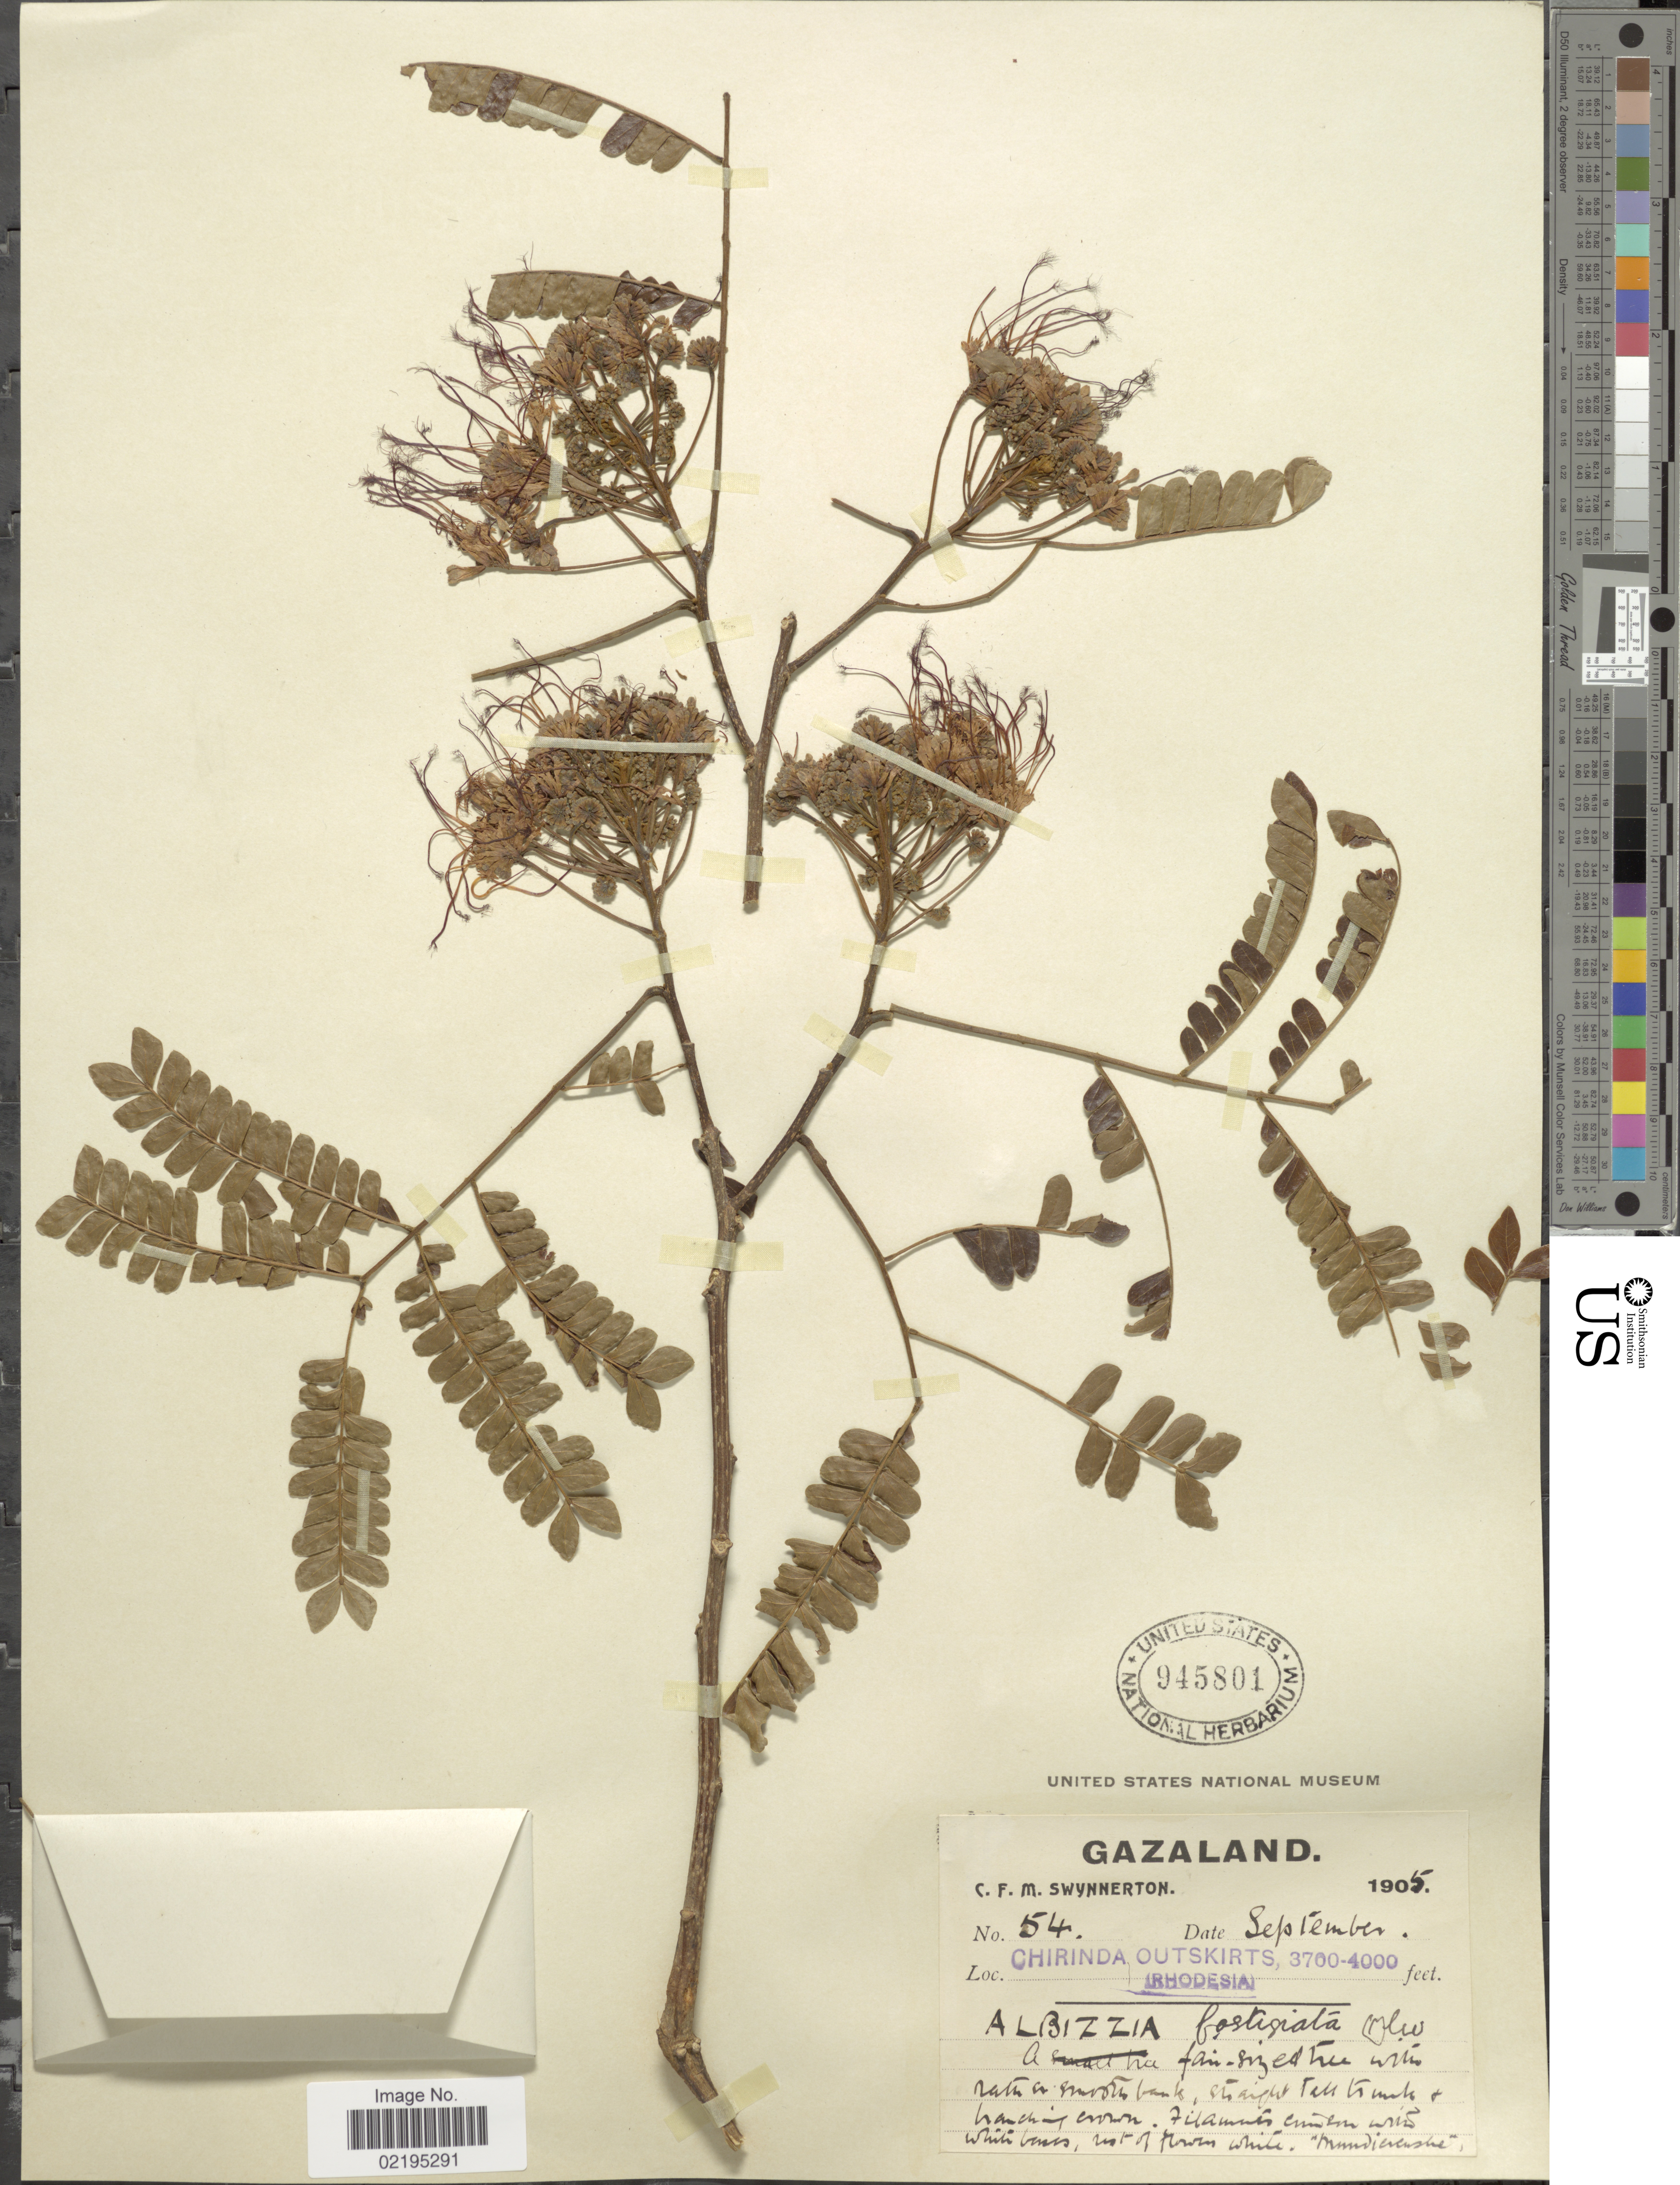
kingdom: Plantae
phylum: Tracheophyta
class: Magnoliopsida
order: Fabales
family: Fabaceae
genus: Albizia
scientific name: Albizia fastigiata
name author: Oliv. & E. Mey.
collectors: C. Swynnerton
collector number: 54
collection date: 1905-09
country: Zimbabwe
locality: Gazaland, Chirinda Outskirts, (Rhodesia)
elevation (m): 1128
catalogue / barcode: US 945801